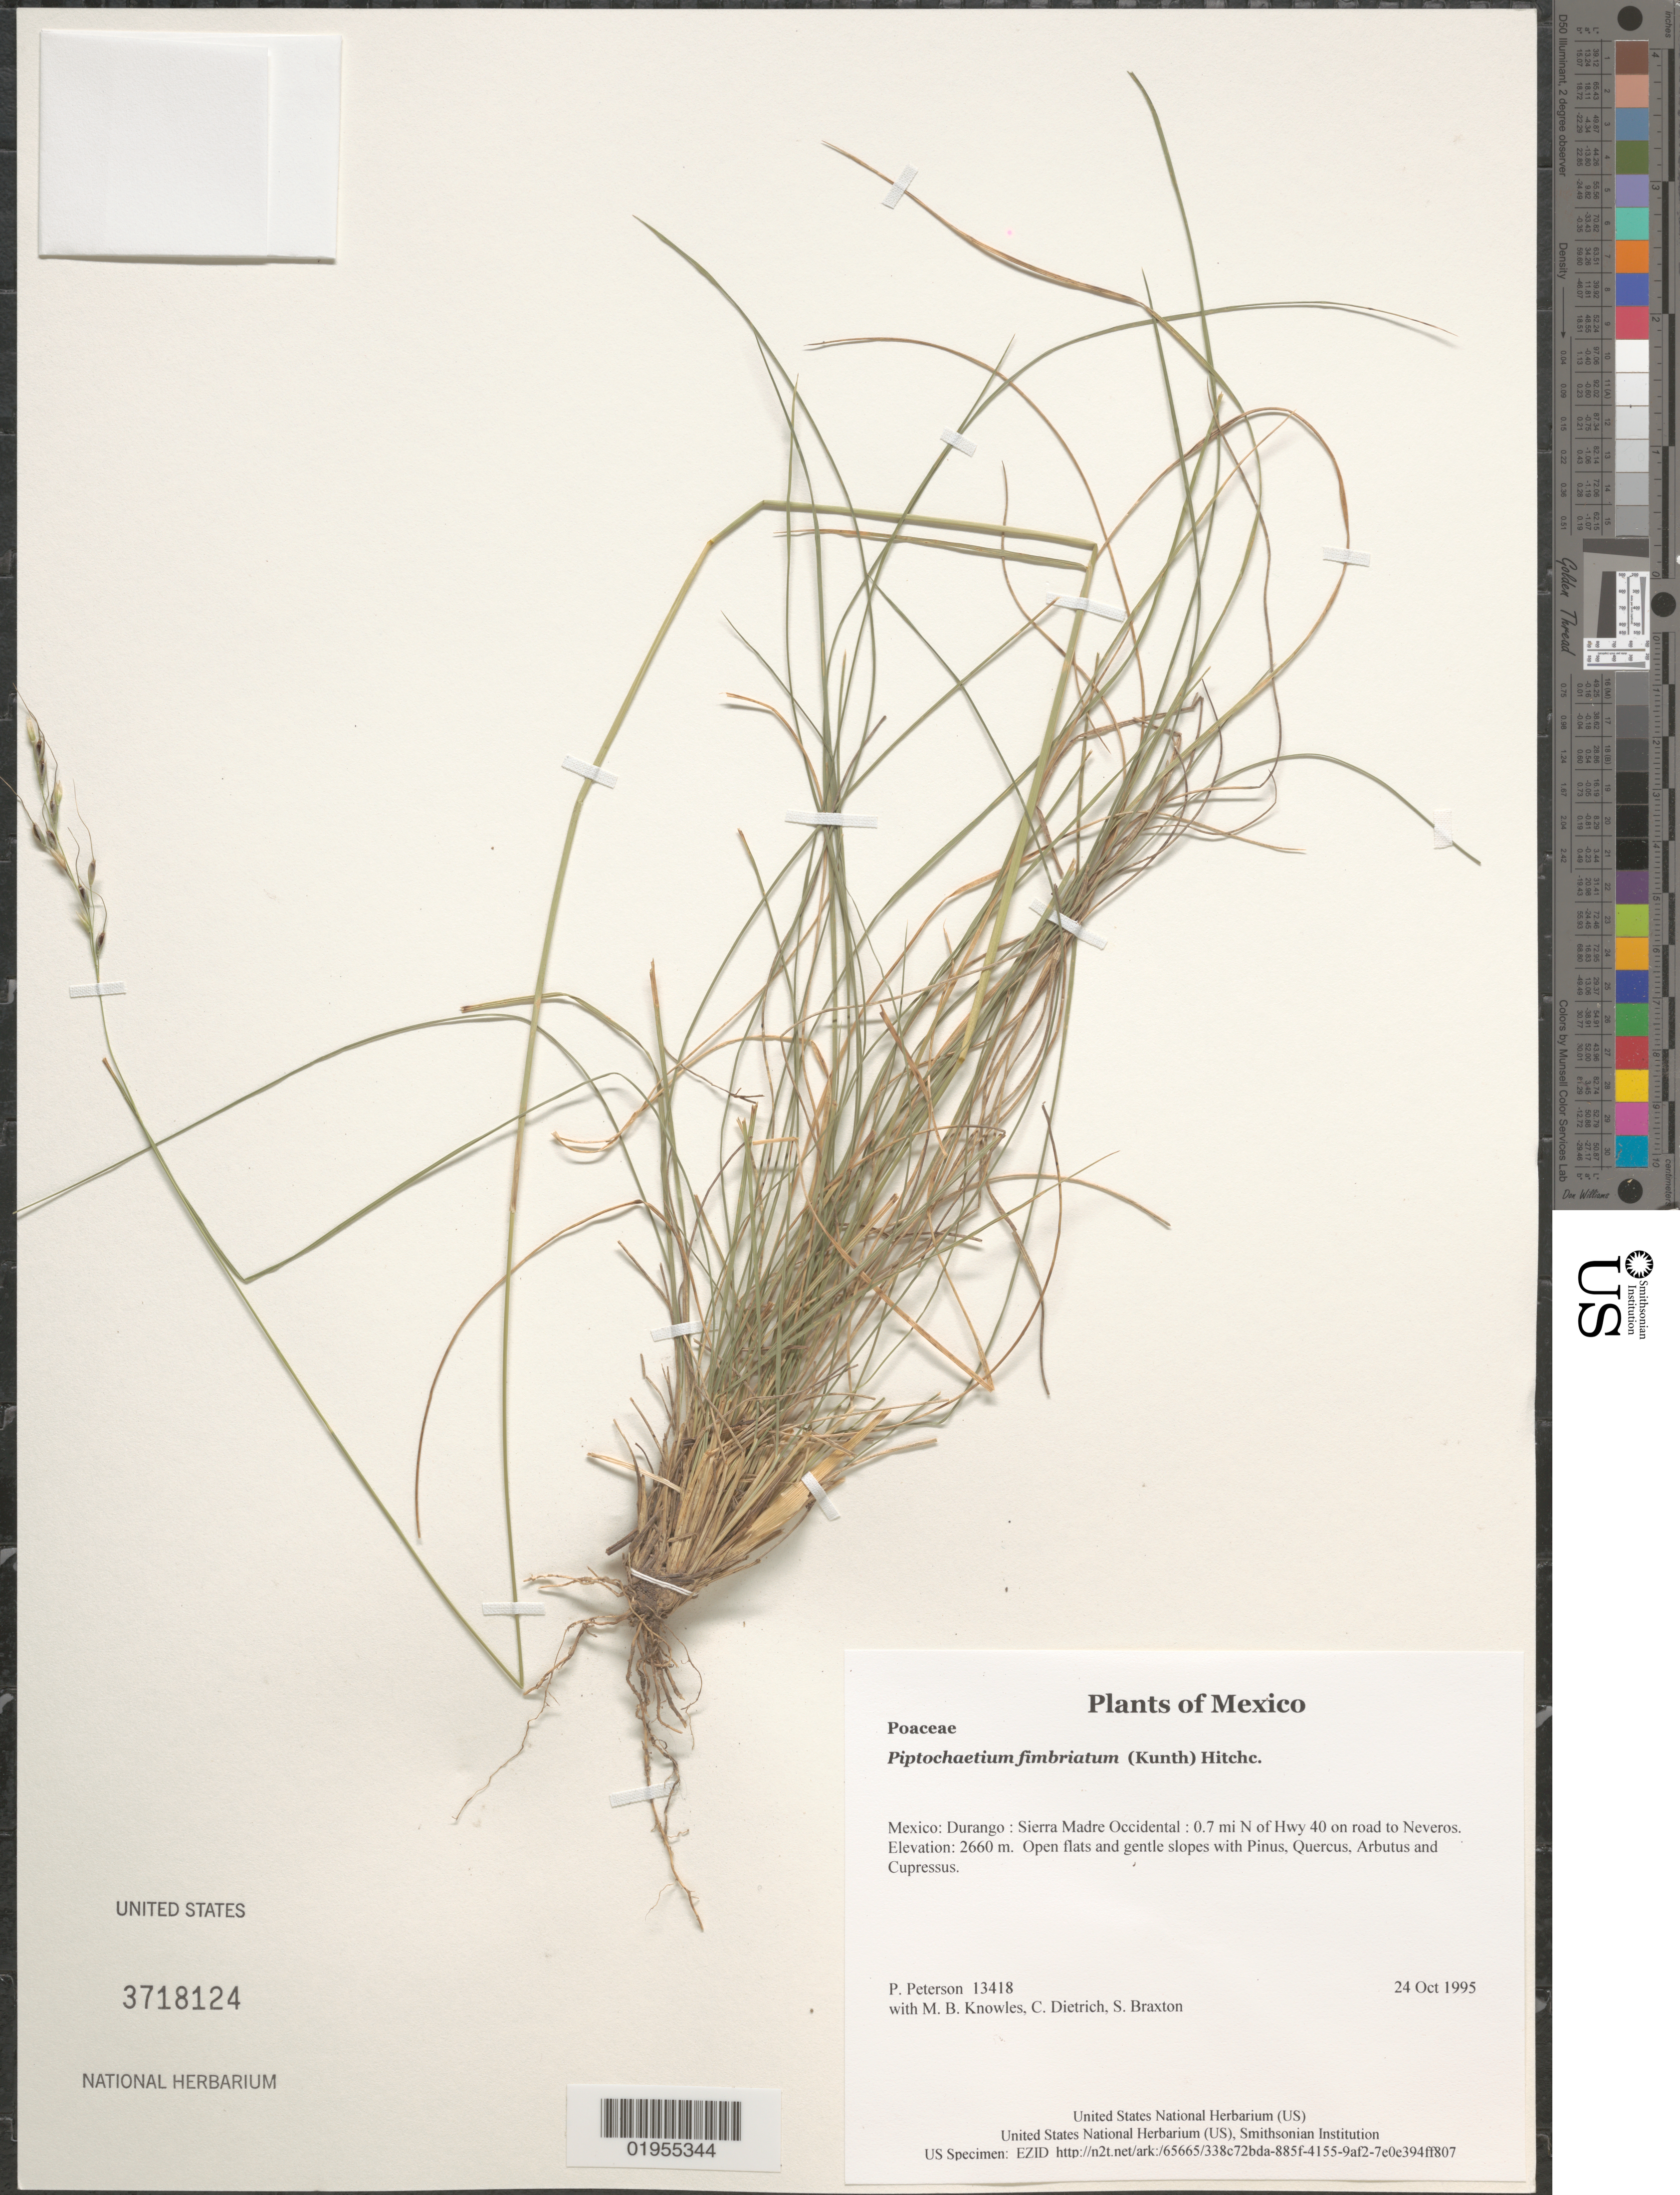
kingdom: Plantae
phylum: Tracheophyta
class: Liliopsida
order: Poales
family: Poaceae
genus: Piptochaetium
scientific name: Piptochaetium fimbriatum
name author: (Kunth) Hitchc.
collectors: P. M. Peterson, M. B. Knowles, C. Dietrich & S. Braxton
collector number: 13418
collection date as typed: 24 Oct 1995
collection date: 1995-10-24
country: Mexico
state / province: Durango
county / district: Sierra Madre Occidental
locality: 0.7 mi N of Hwy 40 on road to Neveros.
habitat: Open flats and gentle slopes with Pinus, Quercus, Arbutus and Cupressus.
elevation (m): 2660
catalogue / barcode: US 3718124